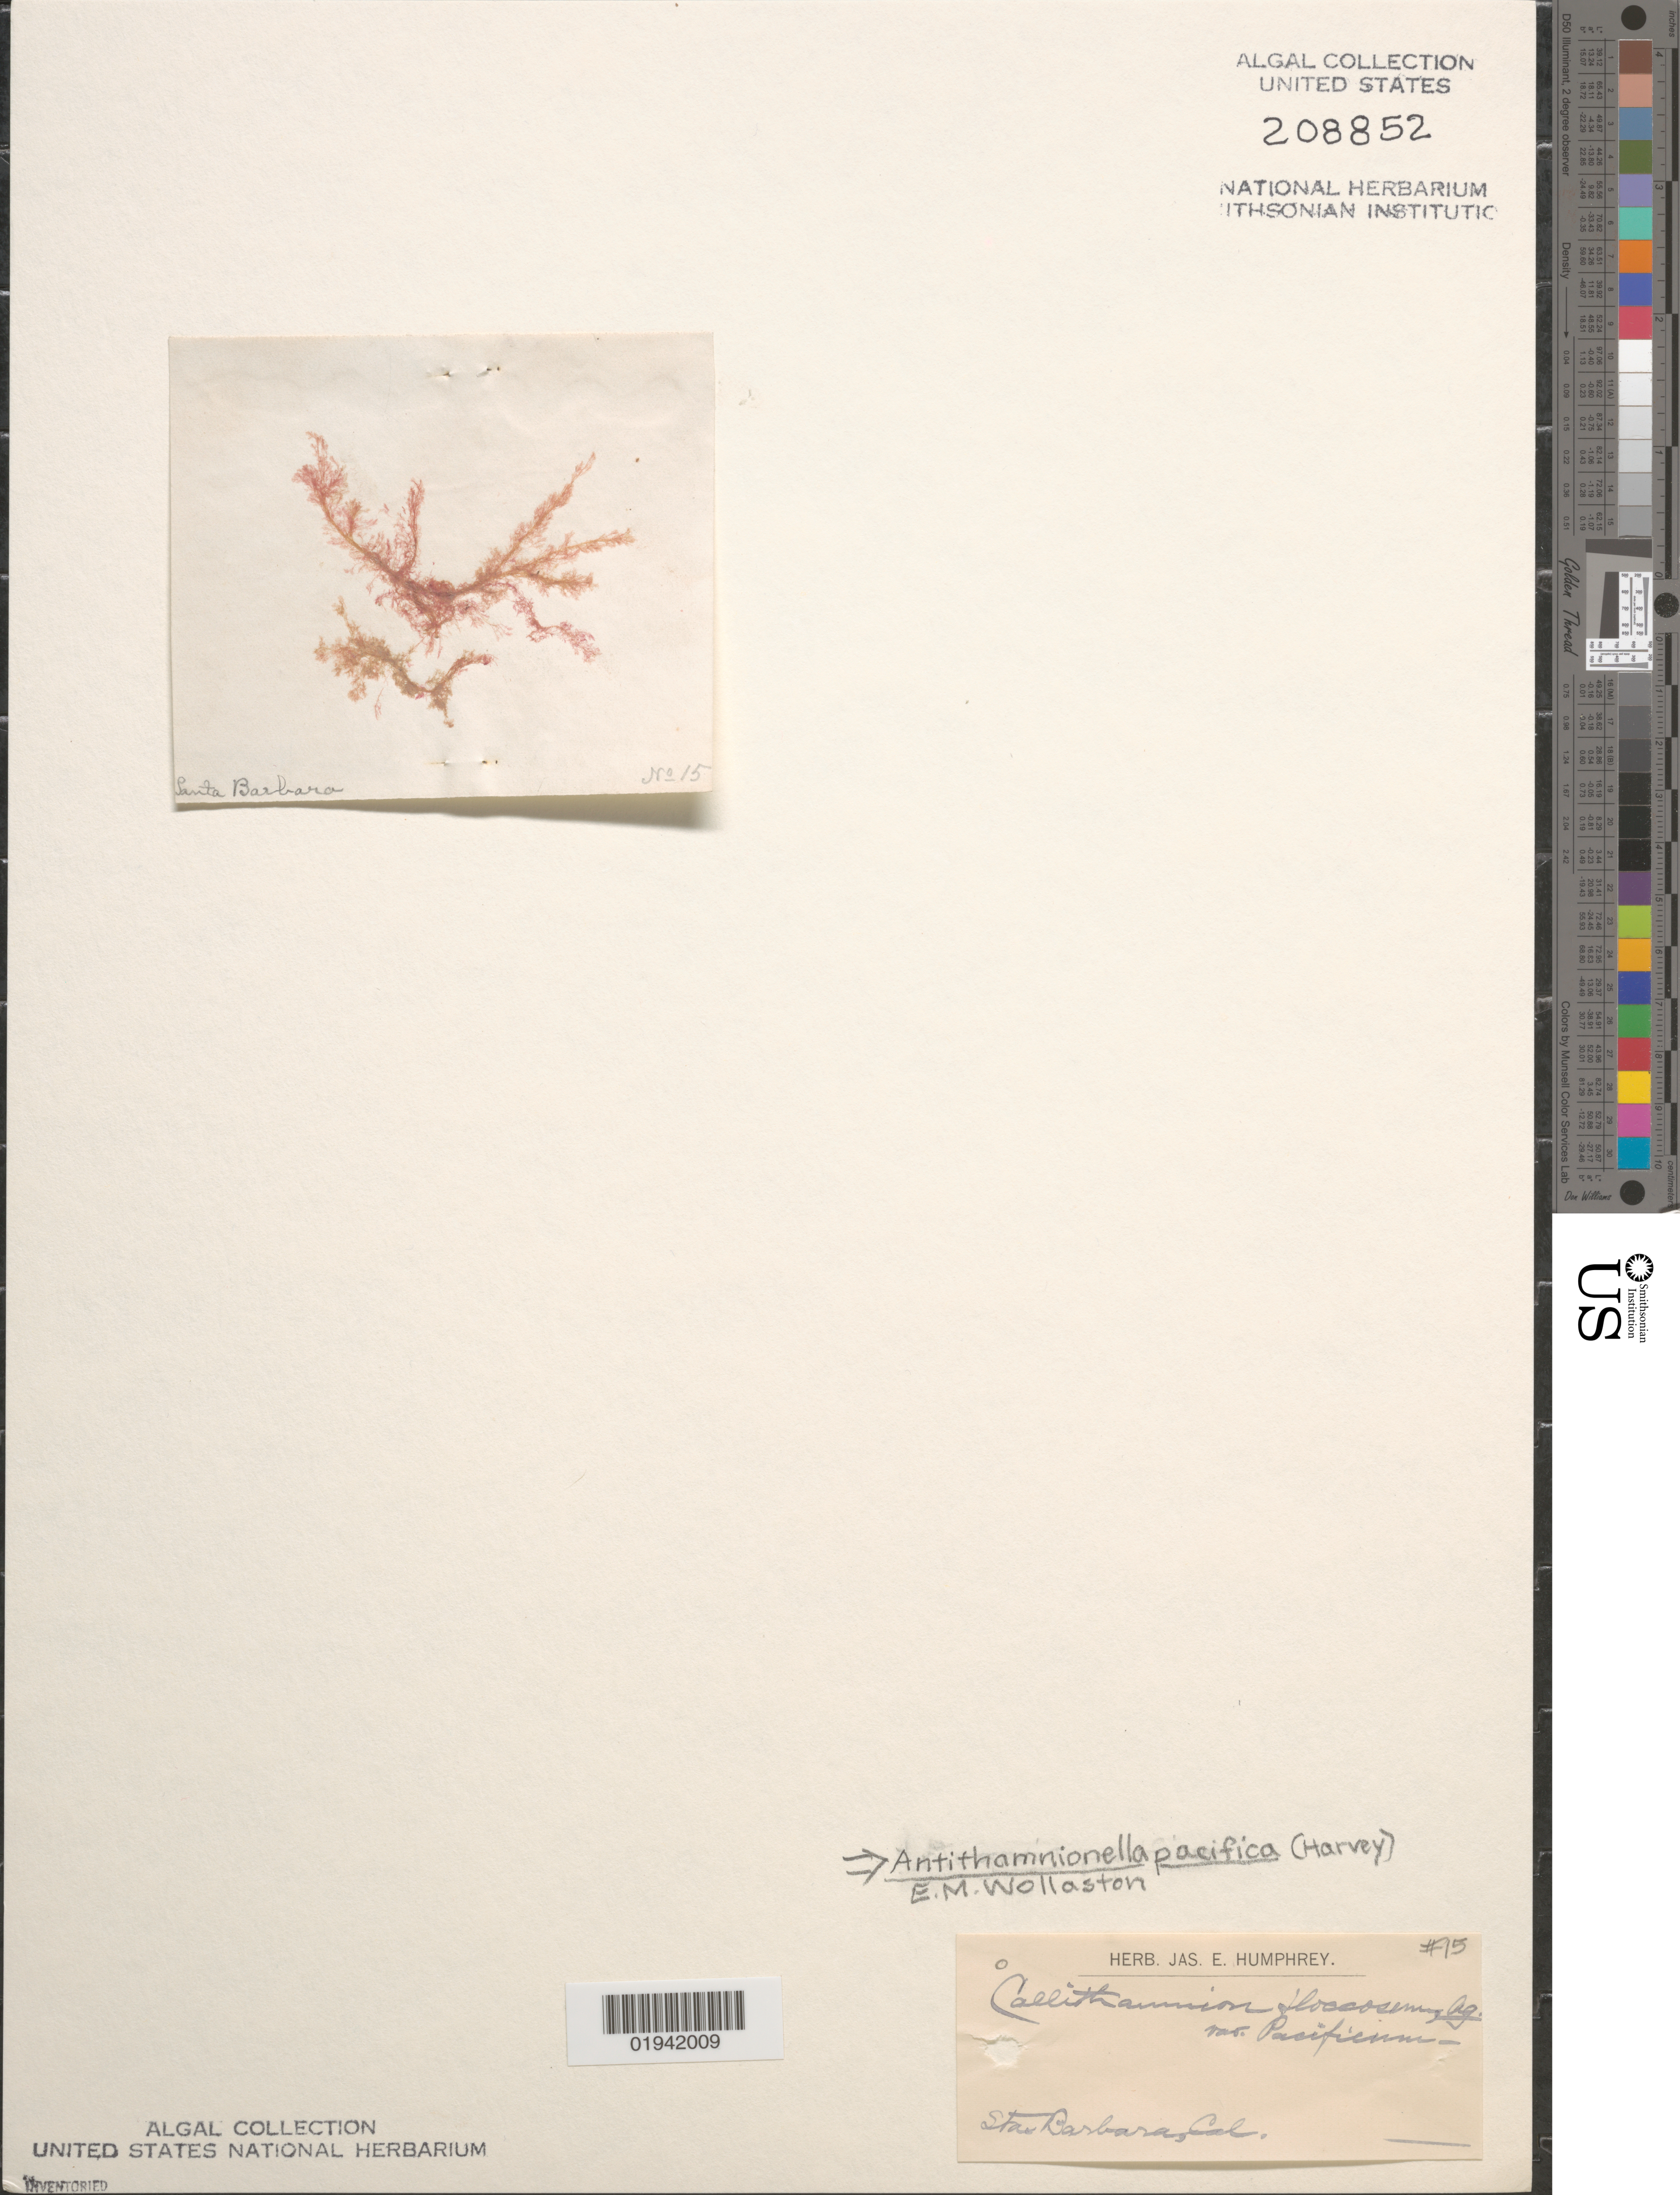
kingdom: Plantae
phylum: Rhodophyta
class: Florideophyceae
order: Ceramiales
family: Ceramiaceae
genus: Antithamnionella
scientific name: Antithamnionella pacifica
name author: (Harv.) Wollaston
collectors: J. Humphrey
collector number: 15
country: United States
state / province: California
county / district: Santa Barbara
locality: Santa Barbara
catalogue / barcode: US 208852